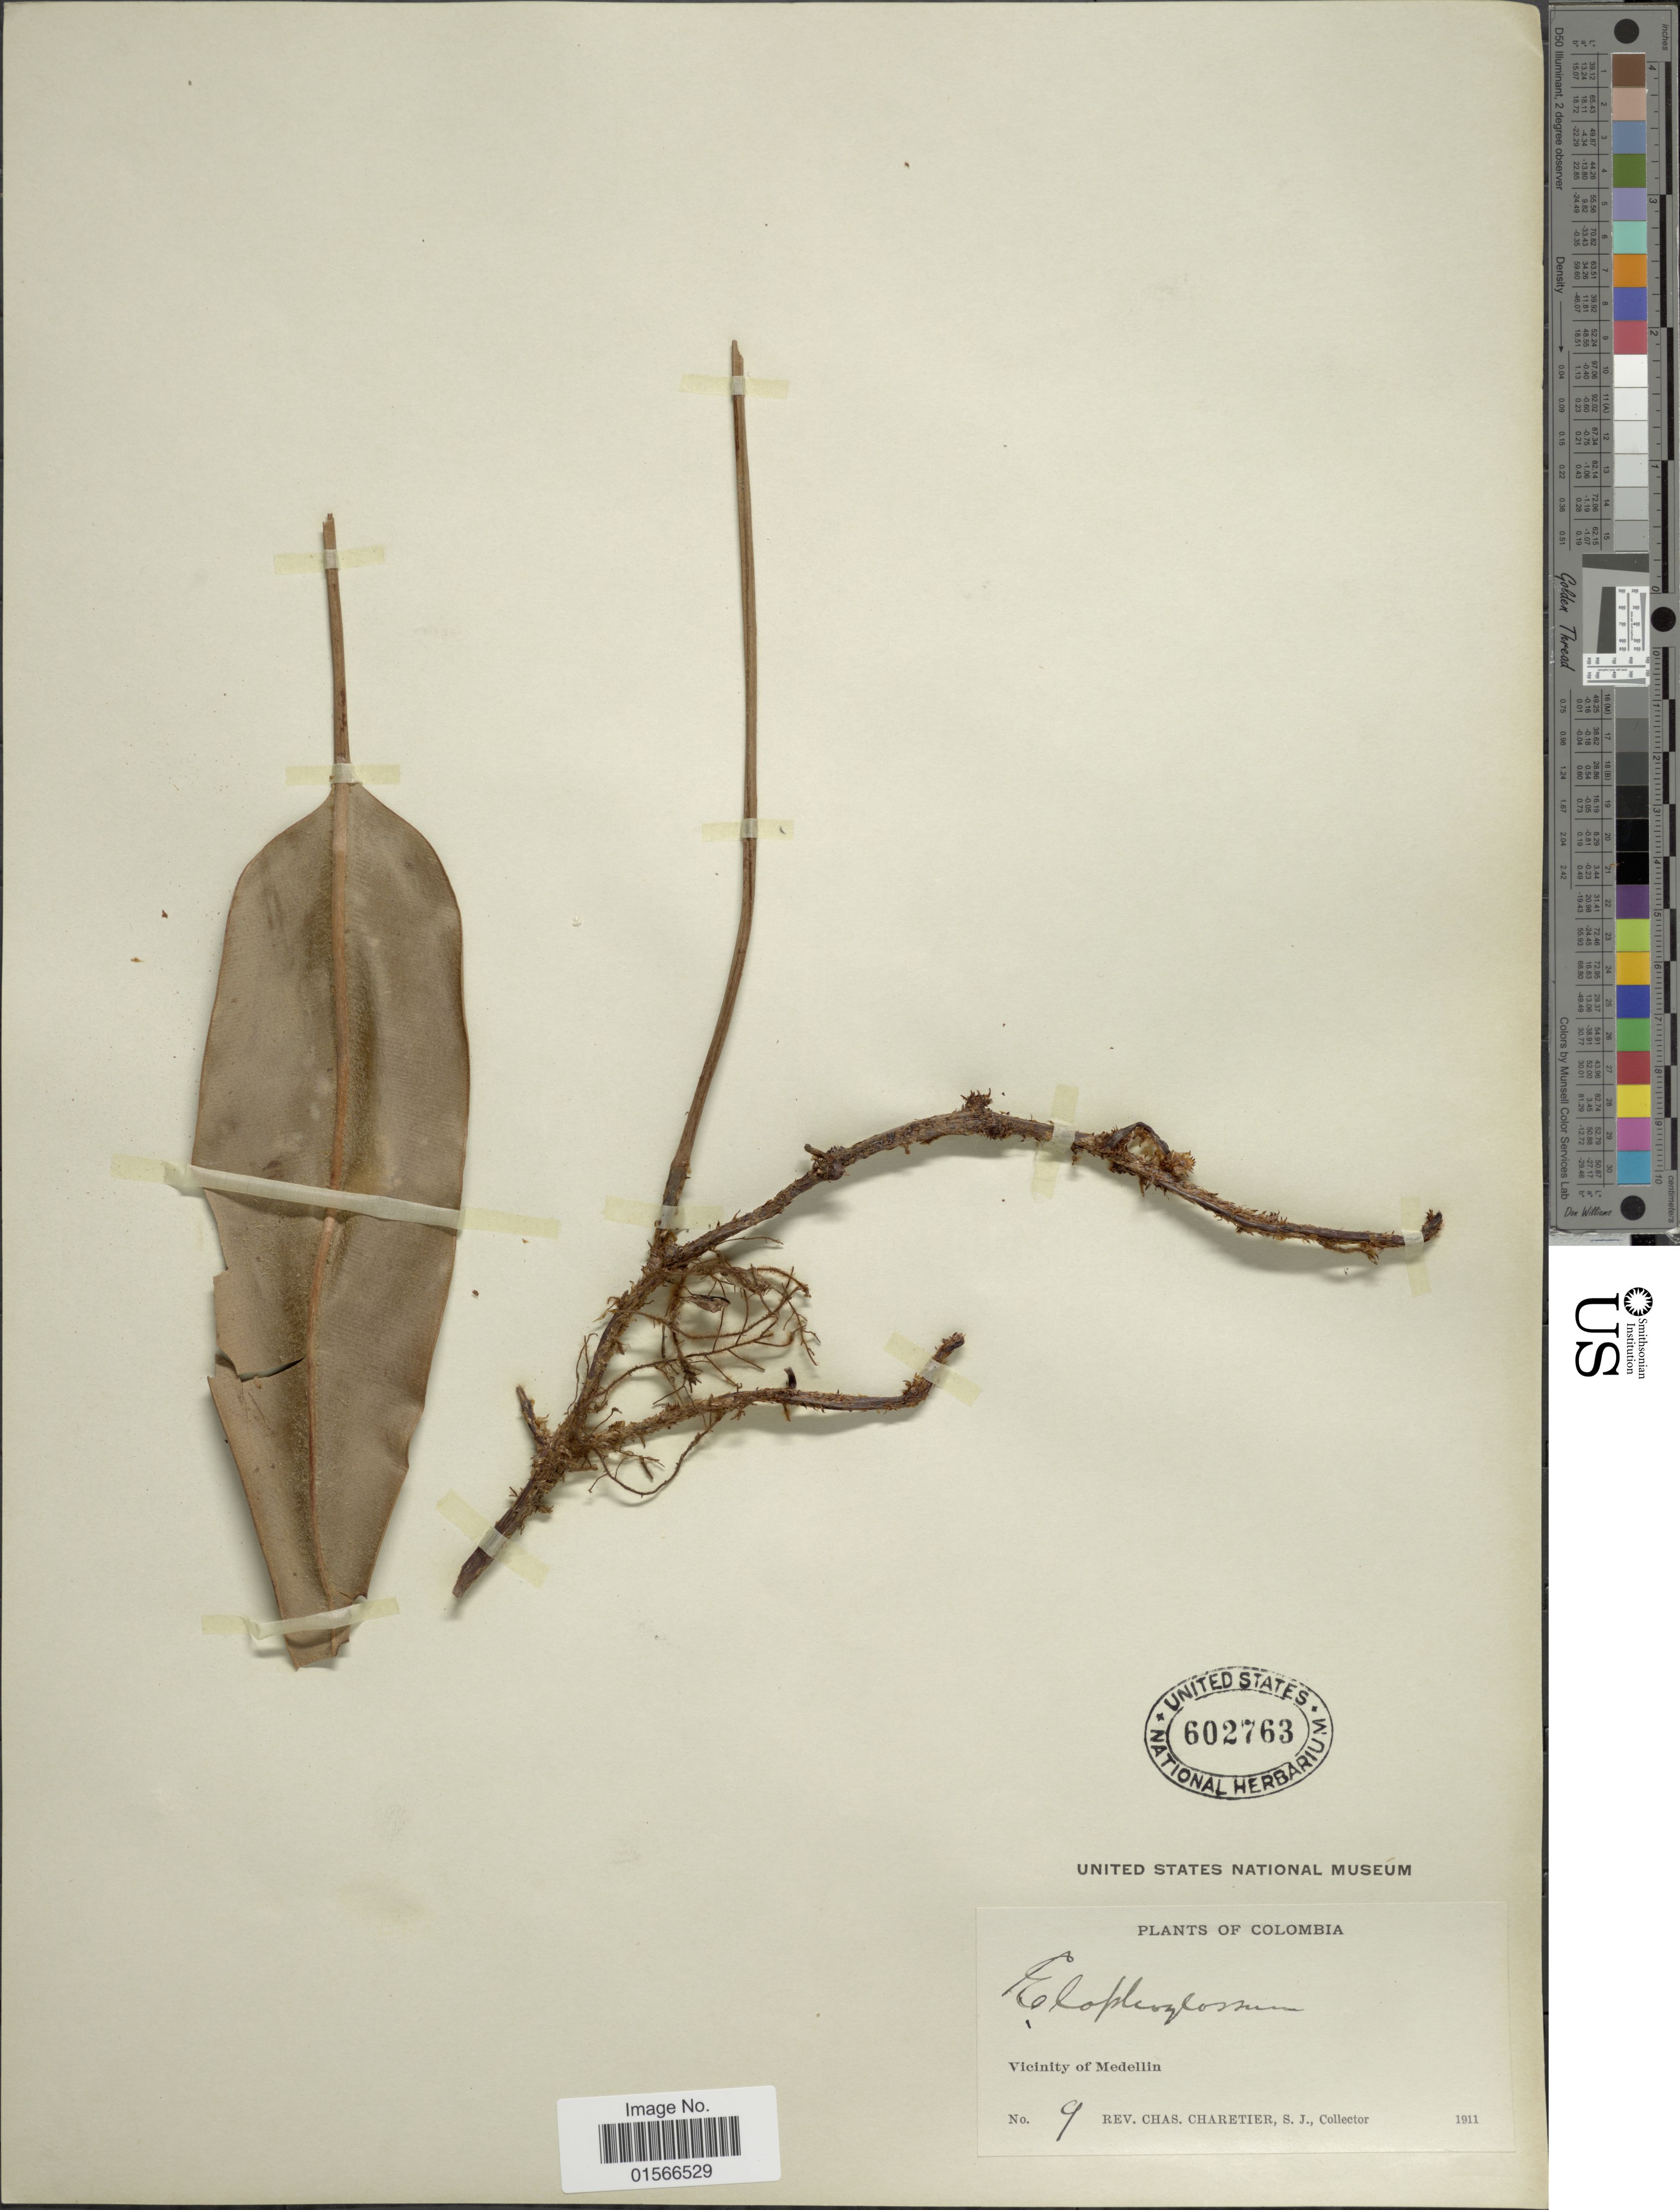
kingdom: Plantae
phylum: Tracheophyta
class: Polypodiopsida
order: Polypodiales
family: Dryopteridaceae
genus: Elaphoglossum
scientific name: Elaphoglossum funckii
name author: (Fée) T. Moore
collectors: C. Charetier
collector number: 9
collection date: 1911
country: Colombia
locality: Vicinity of Medellin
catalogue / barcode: US 602763